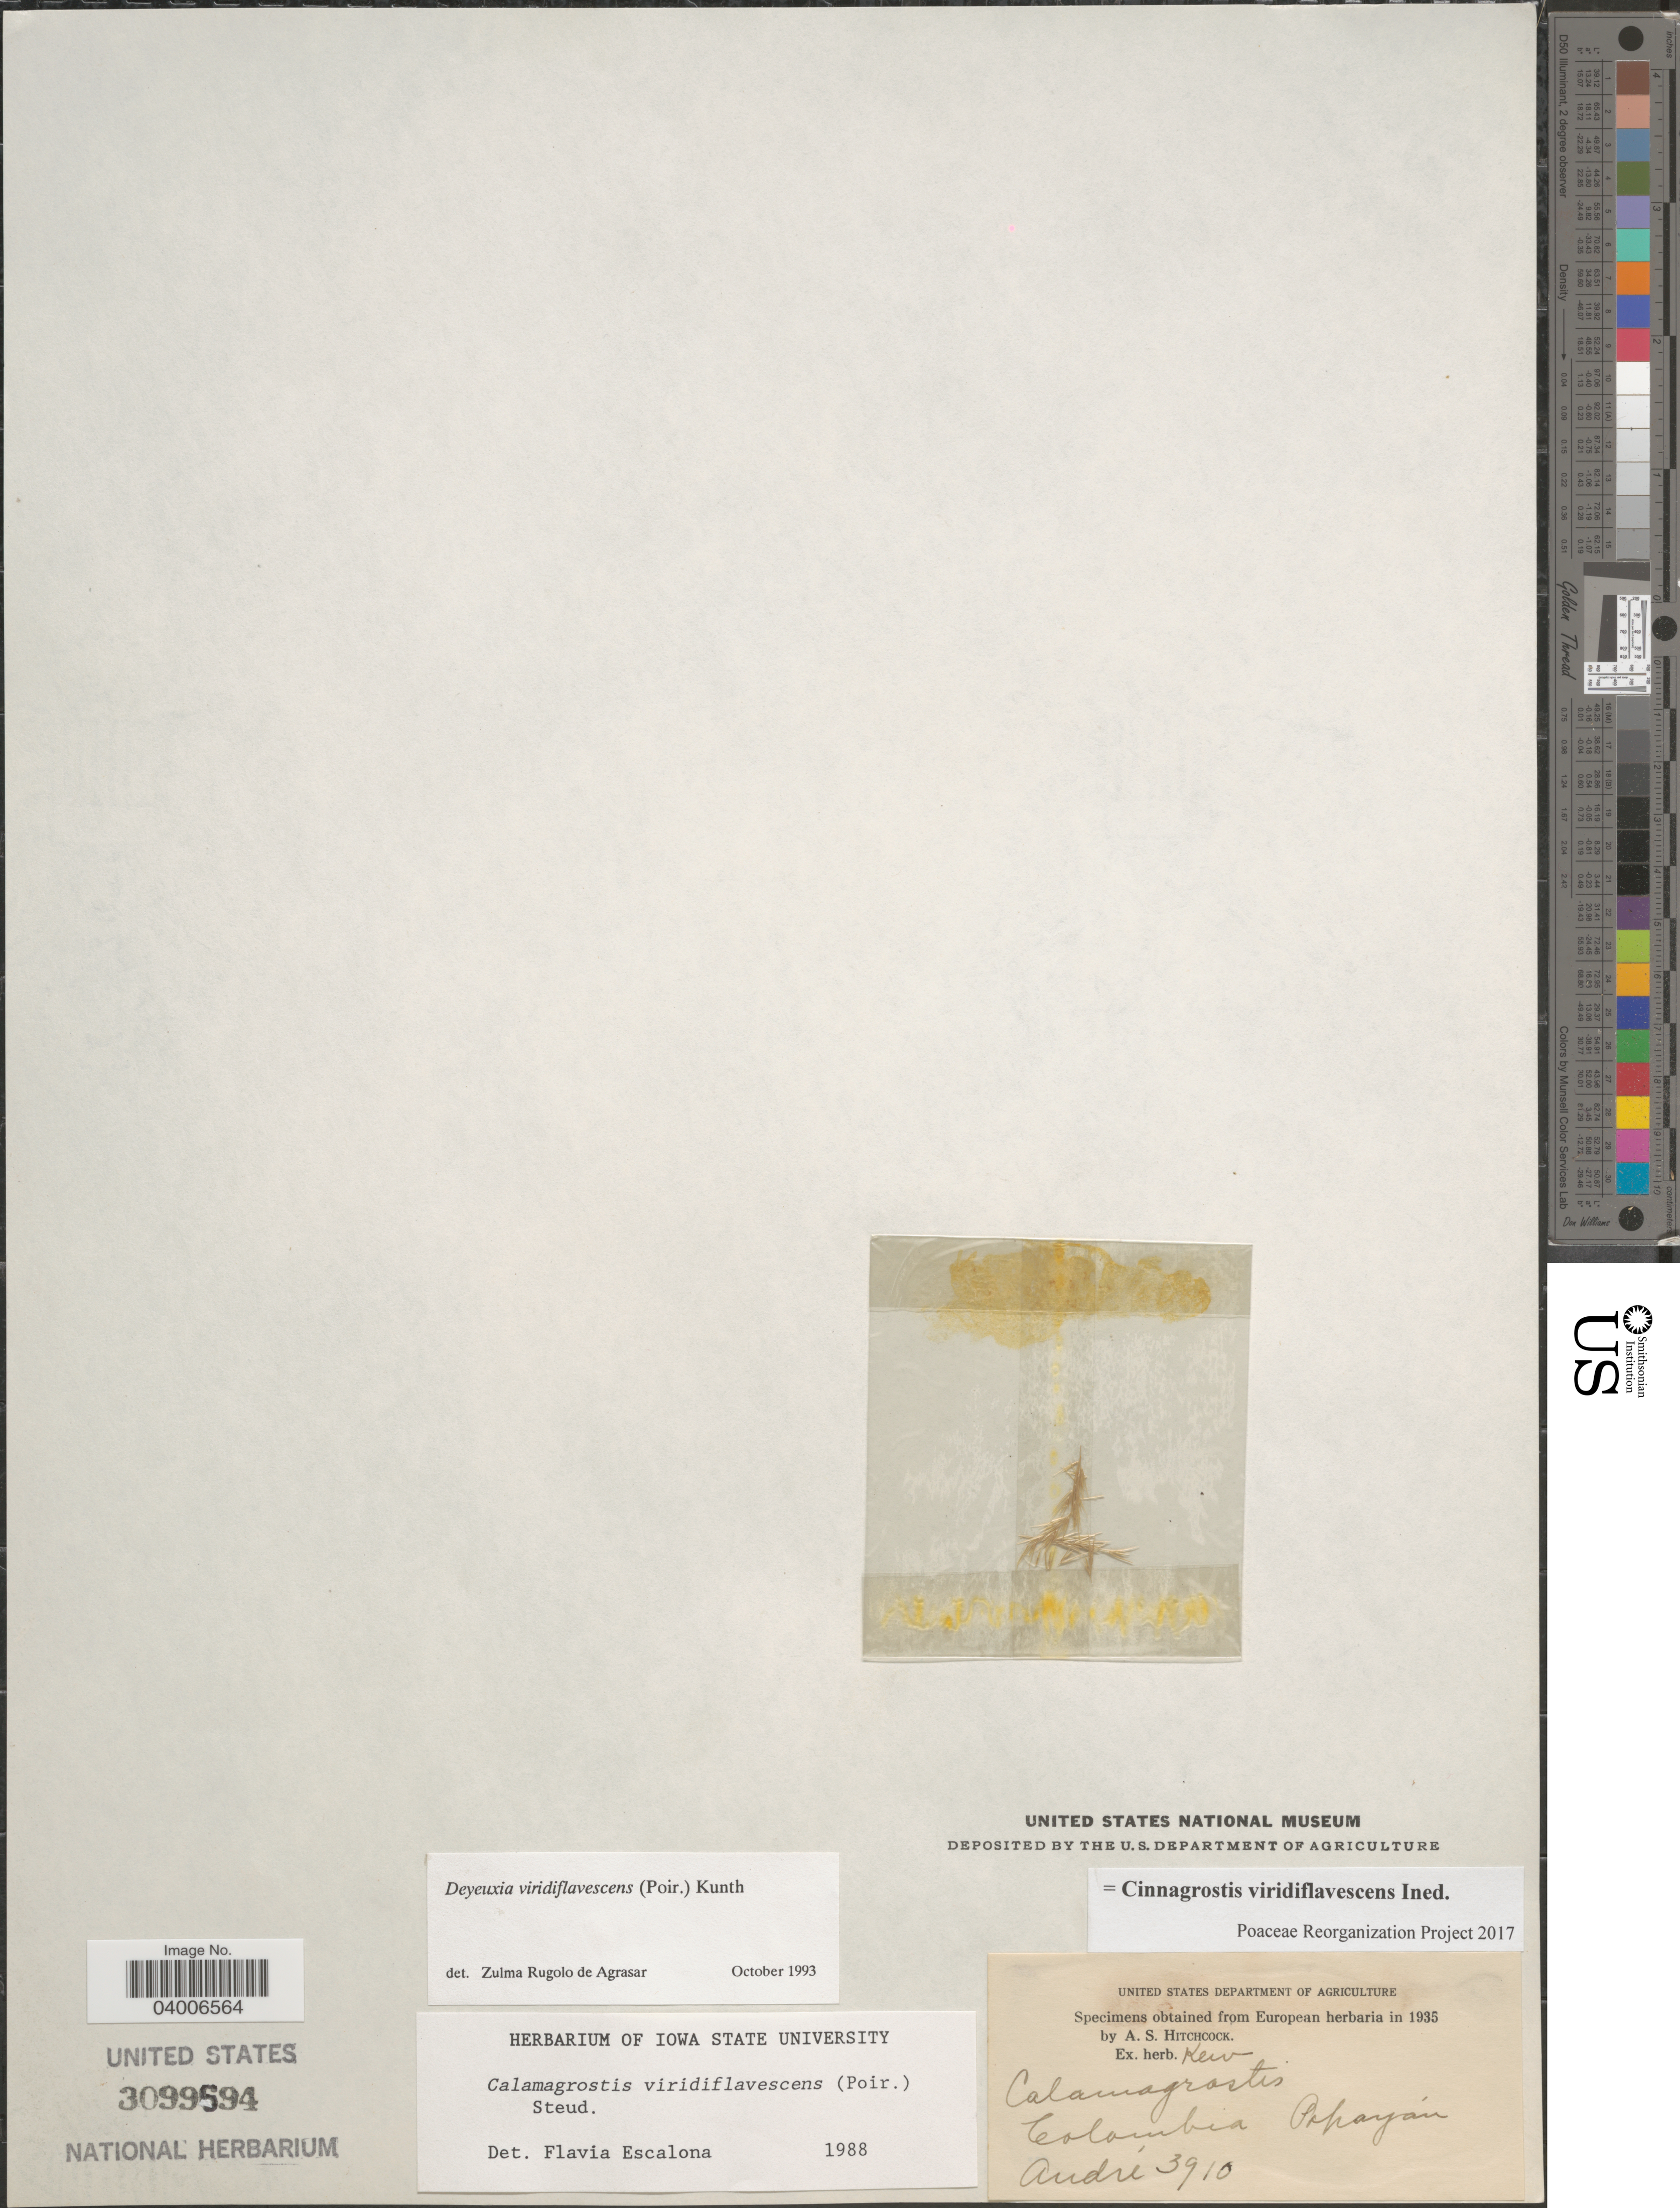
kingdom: Plantae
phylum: Tracheophyta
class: Liliopsida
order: Poales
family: Poaceae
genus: Cinnagrostis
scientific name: Cinnagrostis viridiflavescens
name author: (Poir.) P.M. Peterson et al.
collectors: -. Audre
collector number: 3910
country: Colombia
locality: Popayán.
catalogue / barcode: US 3099594